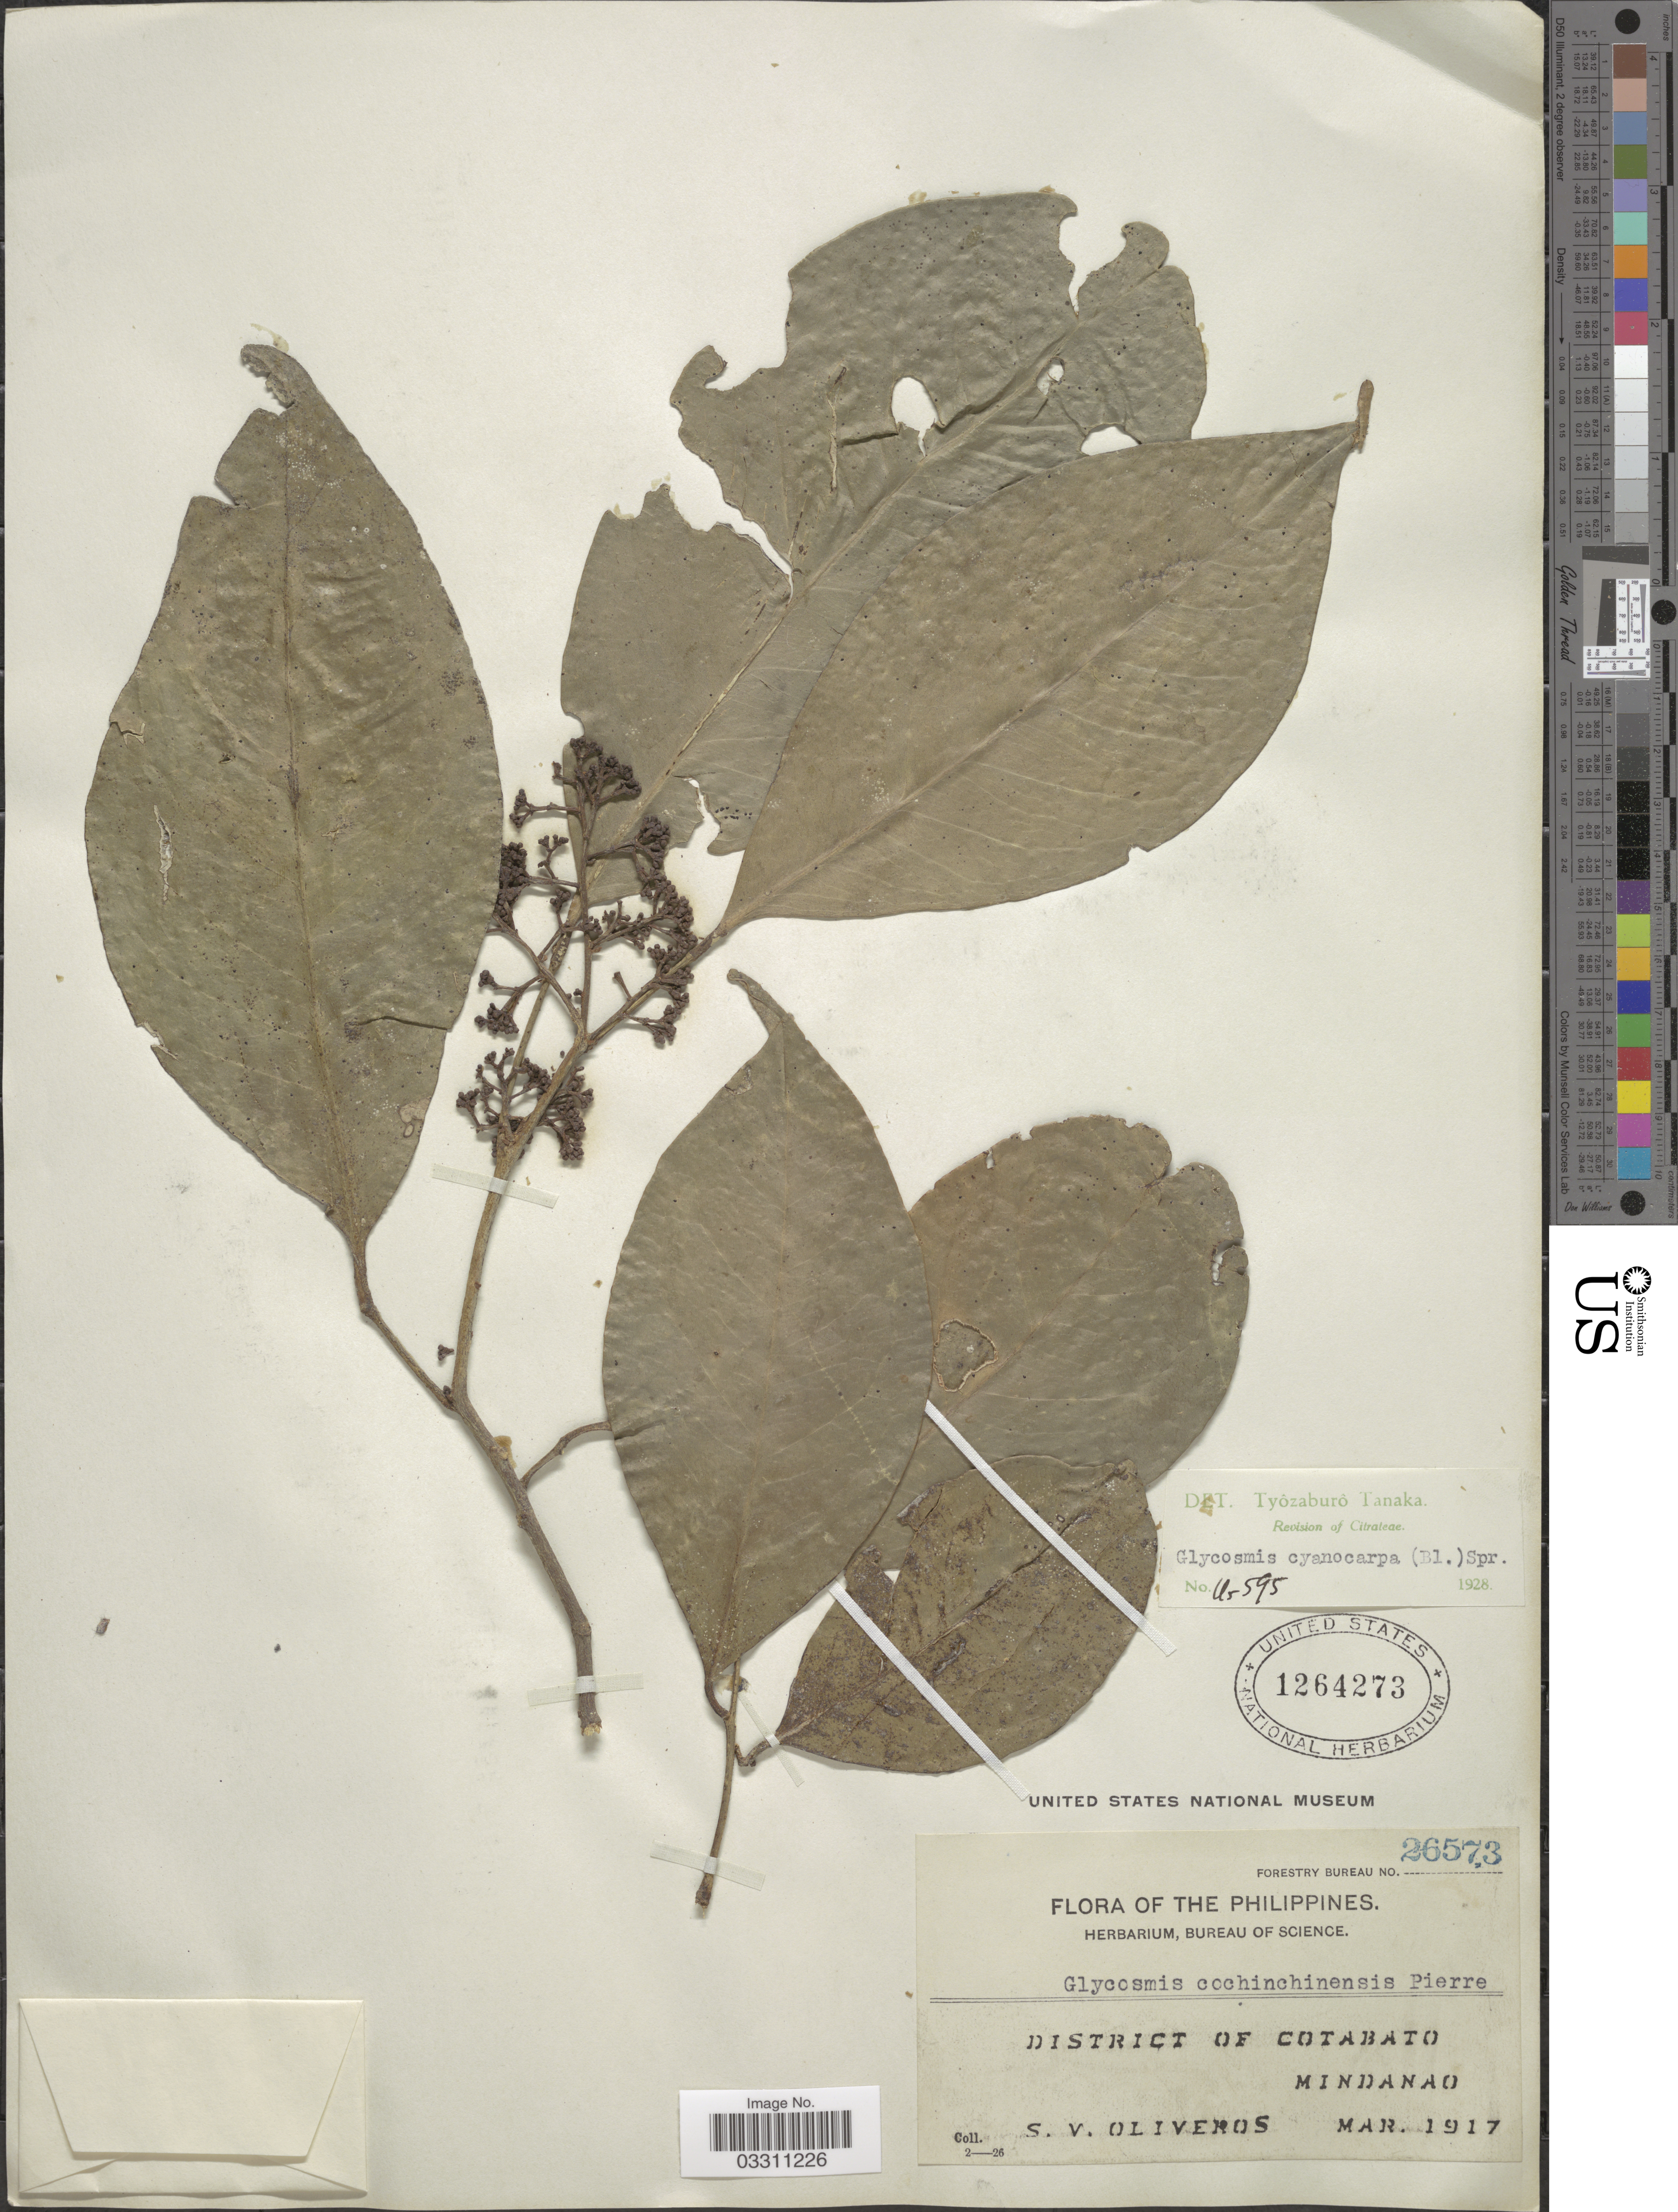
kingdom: Plantae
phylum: Tracheophyta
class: Magnoliopsida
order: Sapindales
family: Rutaceae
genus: Glycosmis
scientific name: Glycosmis cyanocarpa var. cyanocarpa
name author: (Blume) Spreng.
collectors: S. Oliveros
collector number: Forestry Bureau 26573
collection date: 1917-03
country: Philippines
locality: District of Cotabato. Mindanao.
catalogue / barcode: US 1264273